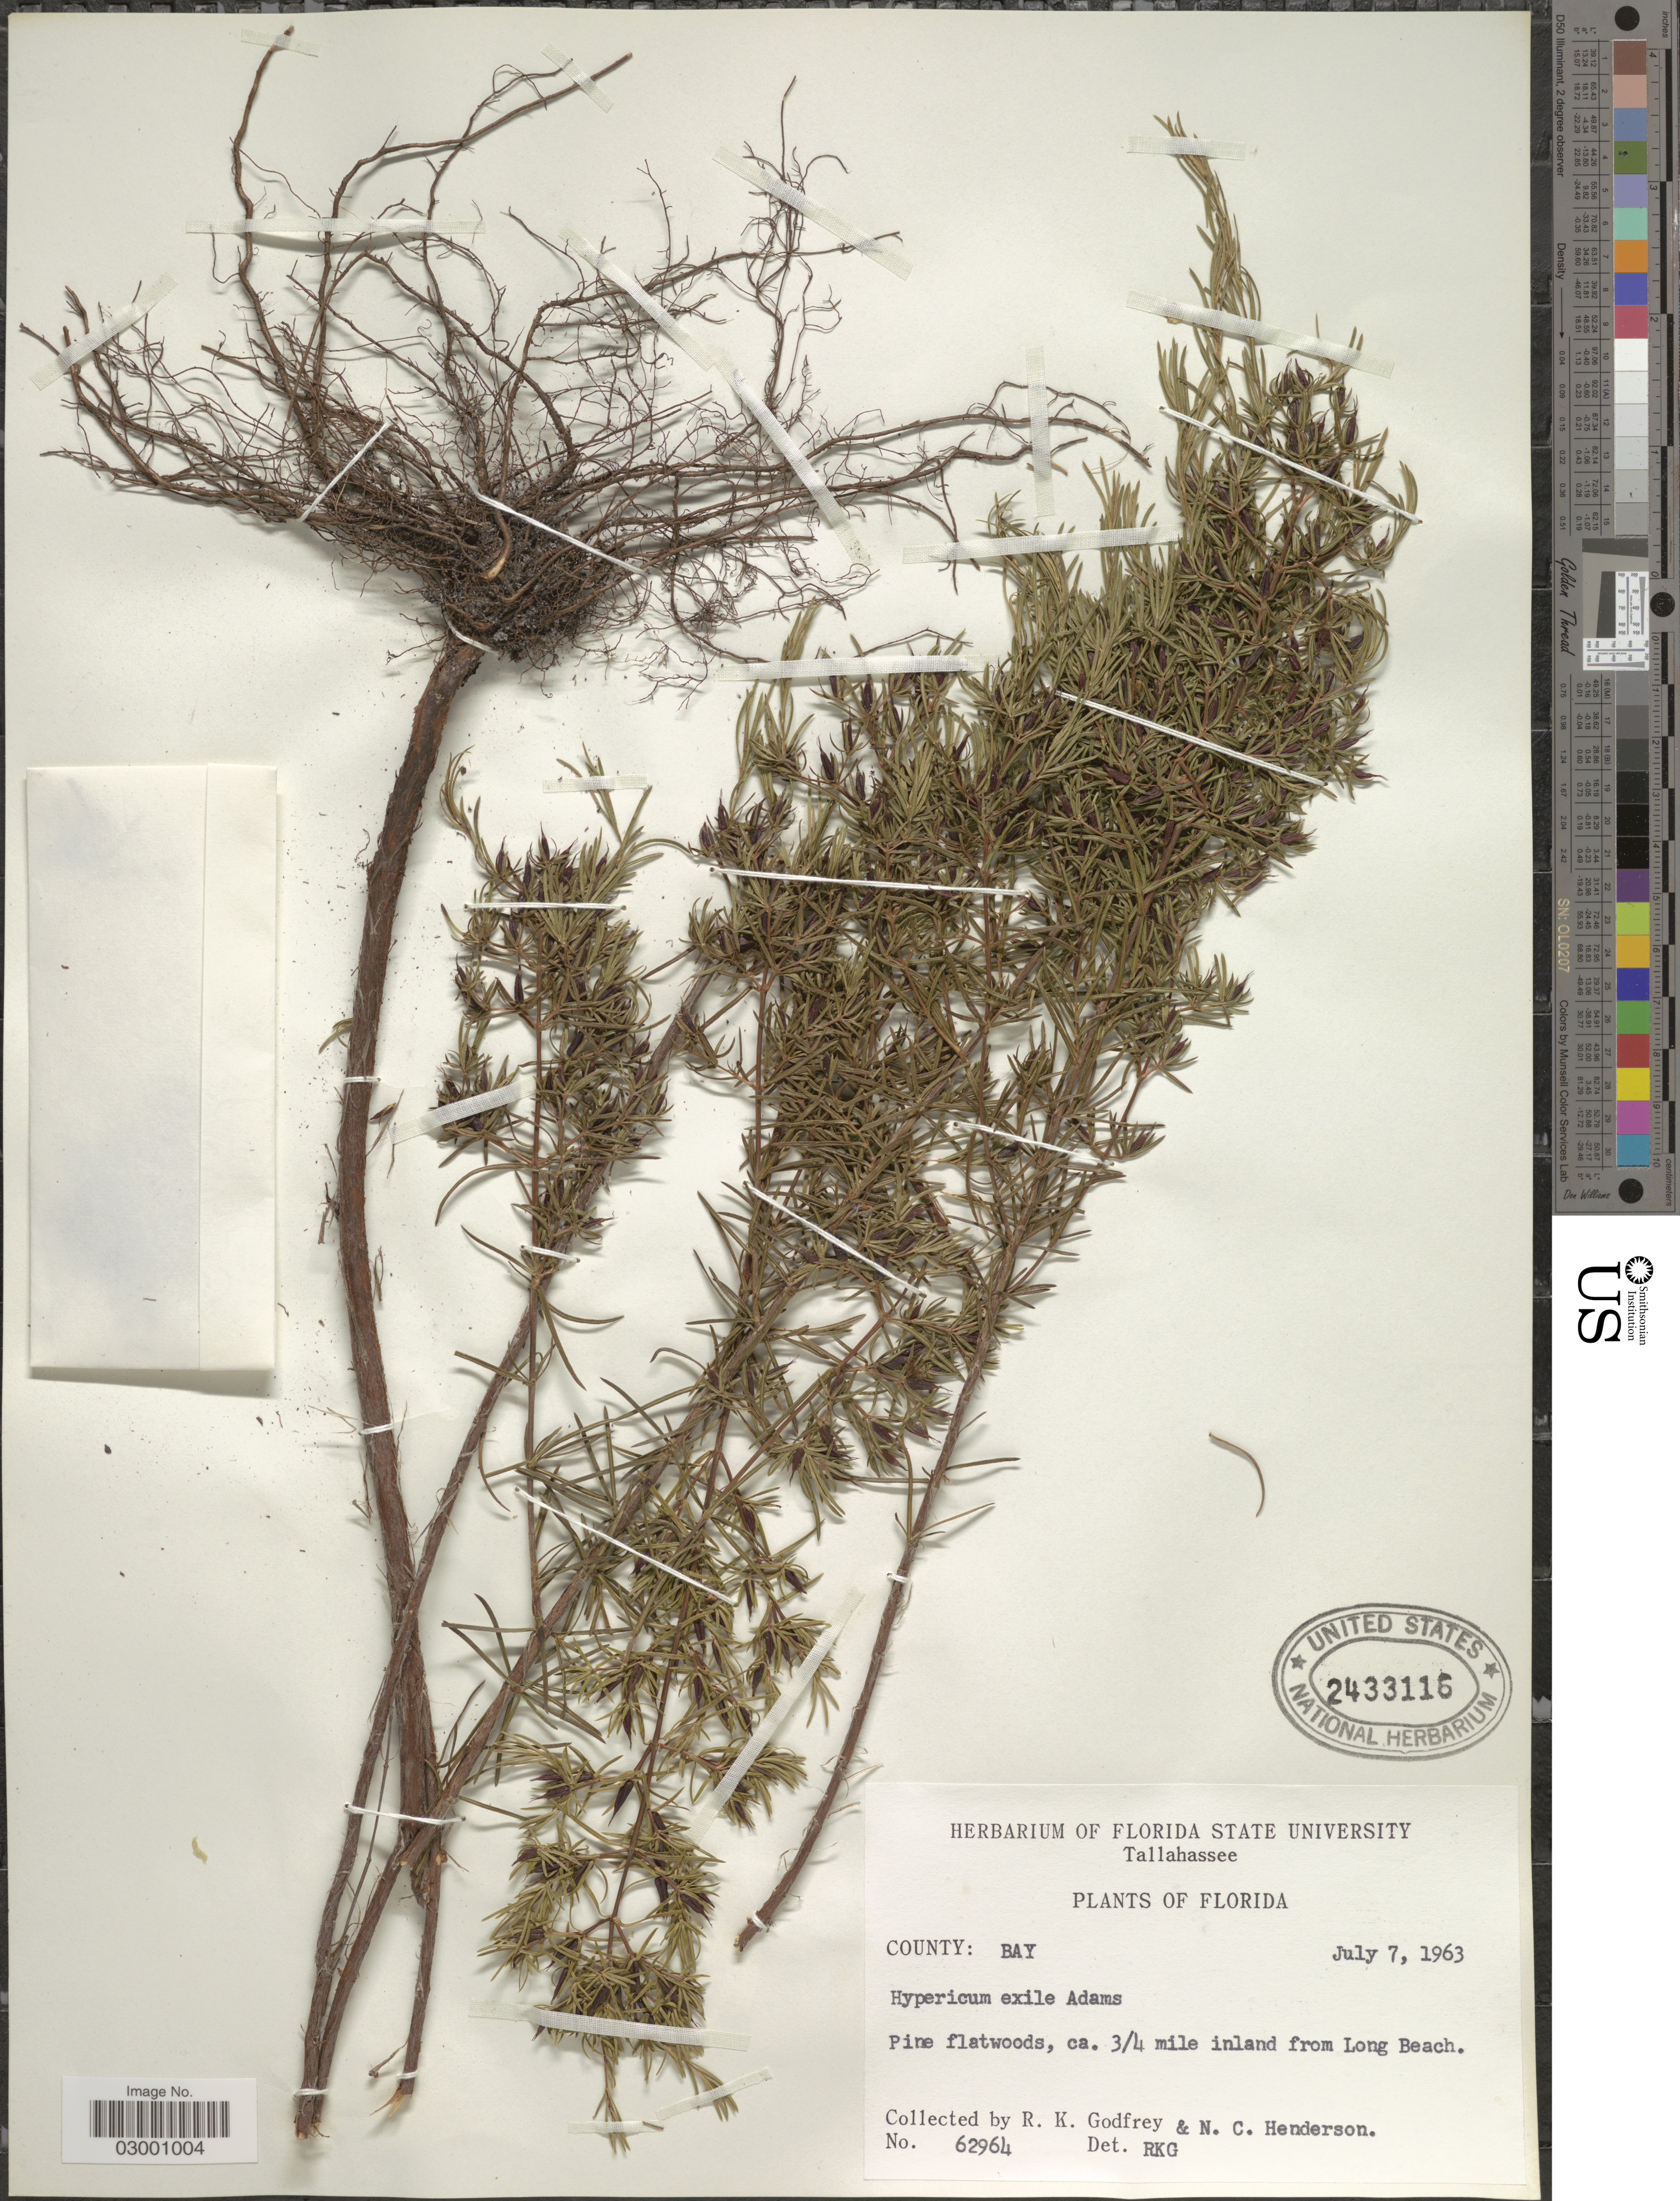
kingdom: Plantae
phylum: Tracheophyta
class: Magnoliopsida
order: Malpighiales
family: Hypericaceae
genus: Hypericum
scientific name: Hypericum exile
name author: W.P. Adams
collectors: R. K. Godfrey & N. C. Henderson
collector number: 62964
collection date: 1963-07-07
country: United States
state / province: Florida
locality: County: Bay. Pine flatwoods, ca. 3/4 mile inland from Long Beach.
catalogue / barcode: US 2433116